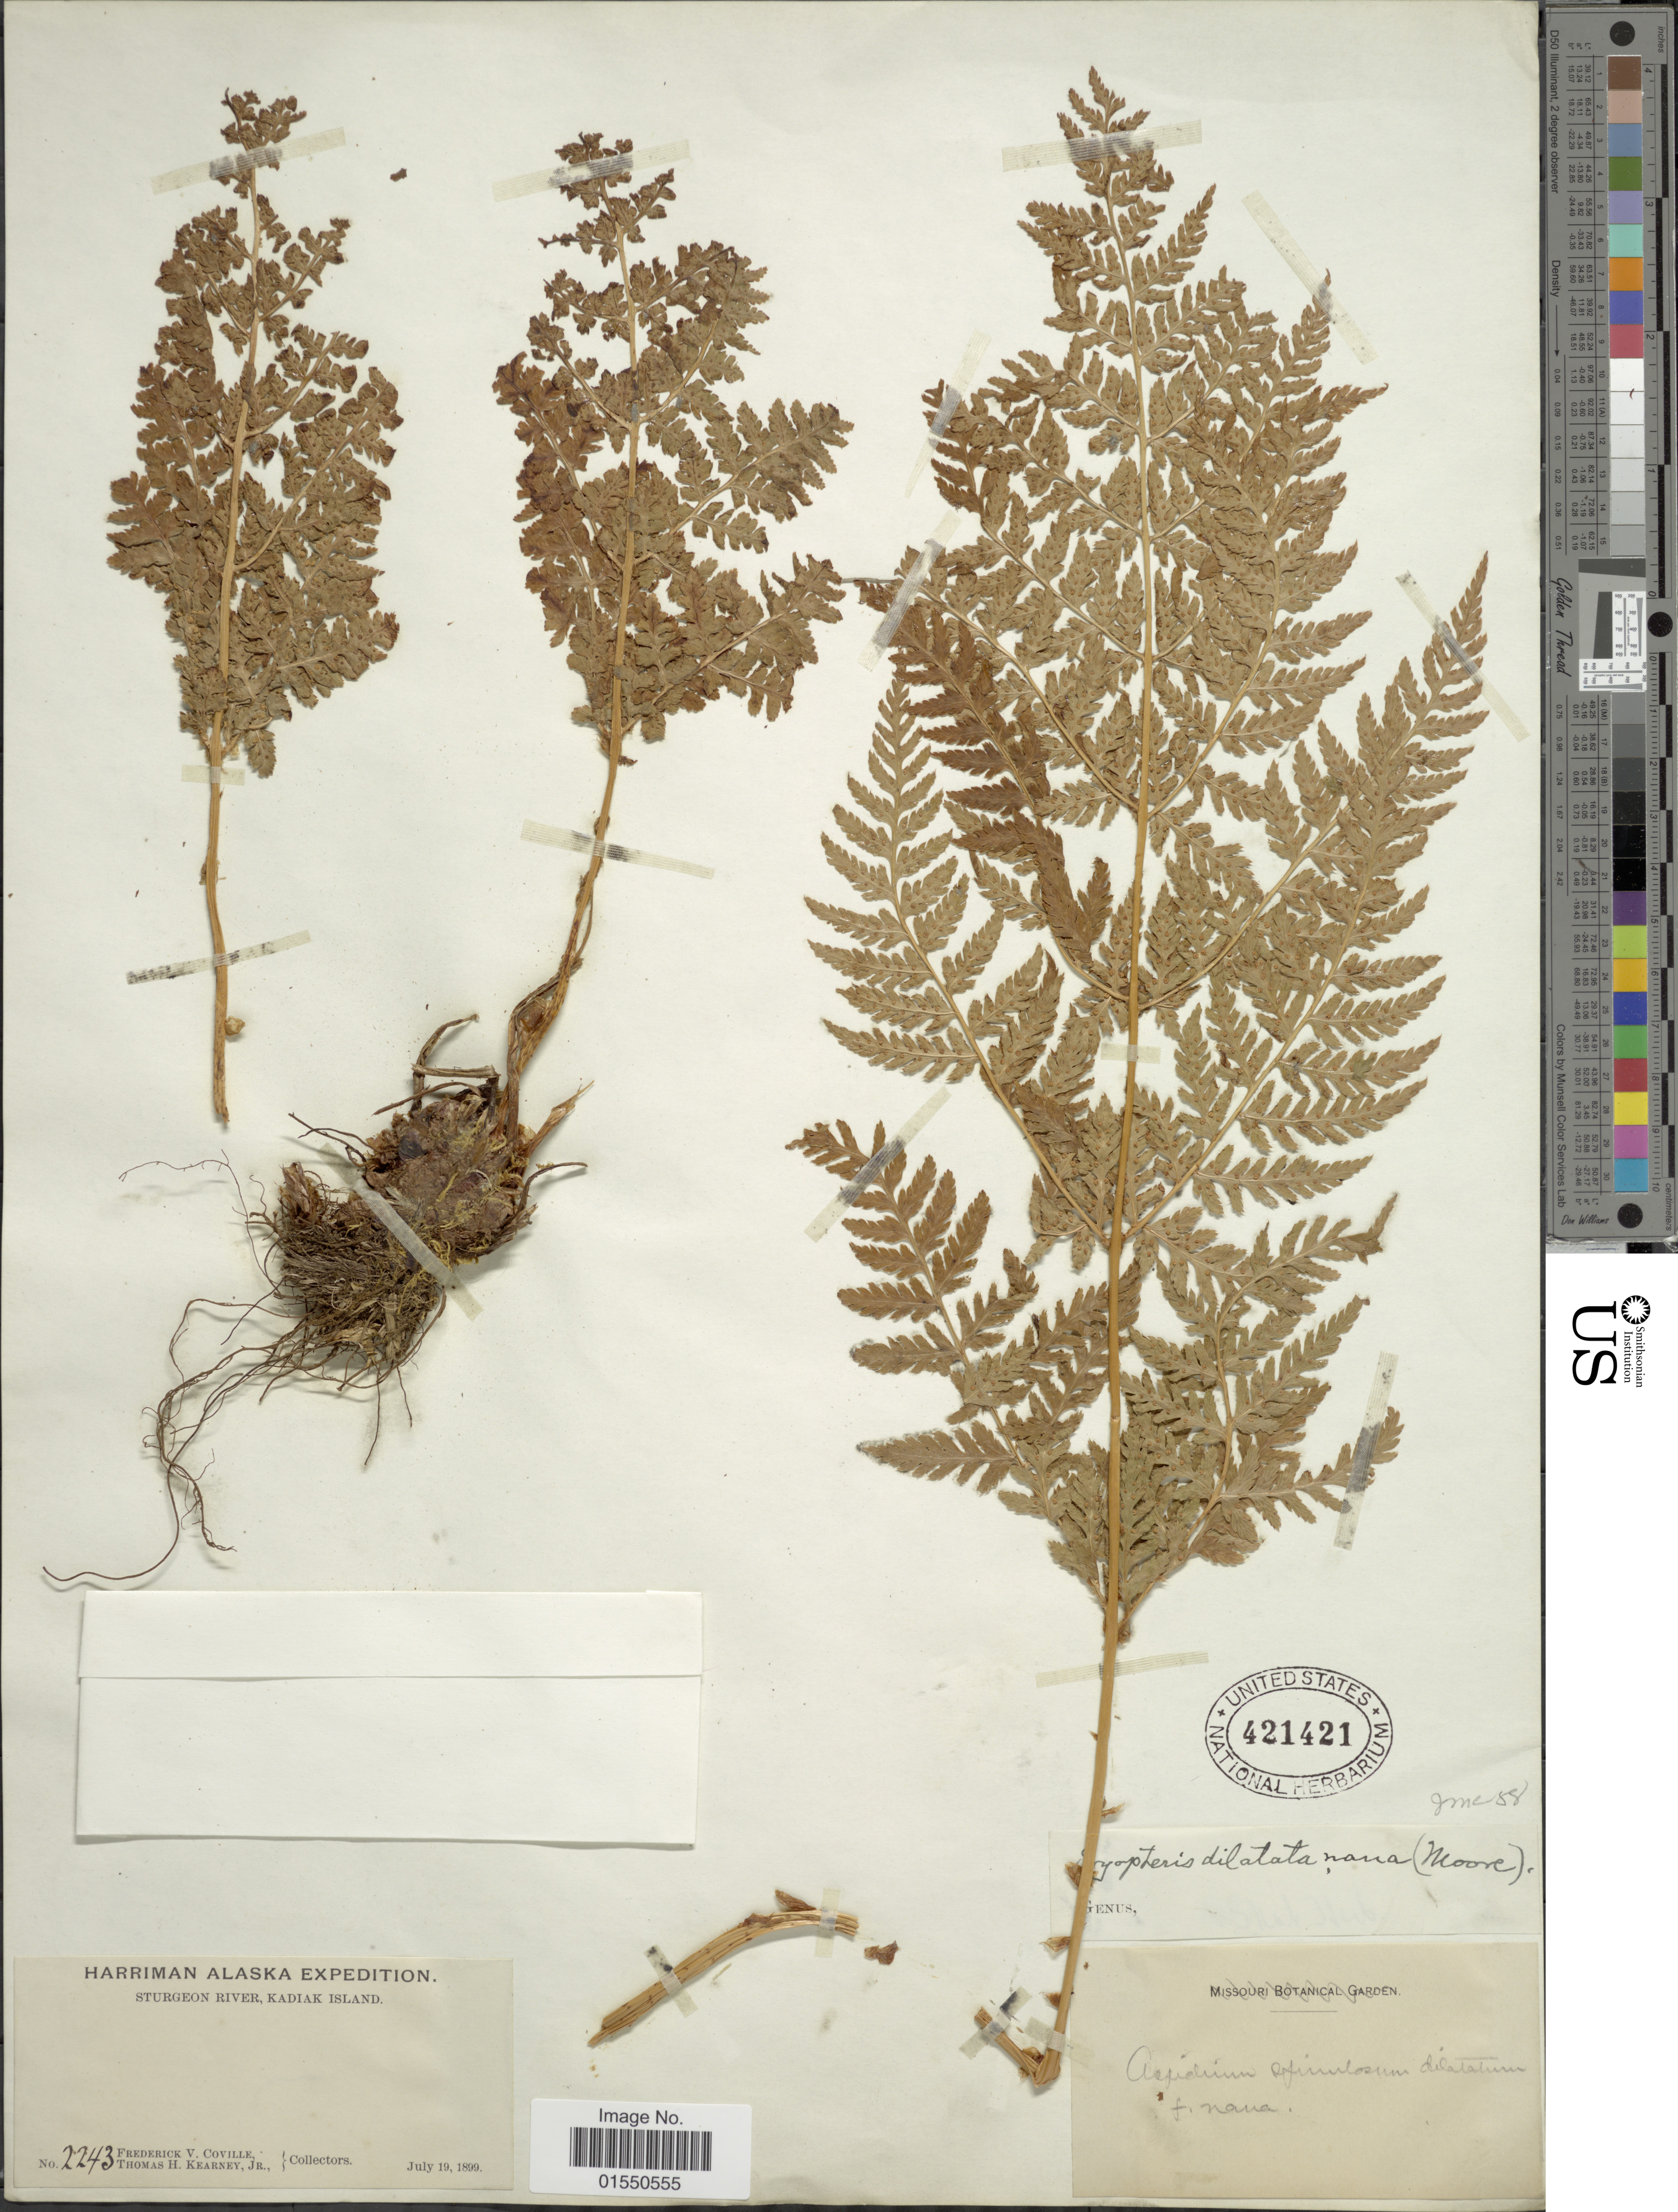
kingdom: Plantae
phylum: Tracheophyta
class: Polypodiopsida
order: Polypodiales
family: Dryopteridaceae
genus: Dryopteris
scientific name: Dryopteris expansa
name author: (C. Presl) Fraser-Jenk. & Jermy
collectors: F. V. Coville & T. H. Kearney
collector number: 2243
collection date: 1899-07-19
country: United States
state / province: Alaska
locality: Sturgeon River, Kadiak Island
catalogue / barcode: US 421421